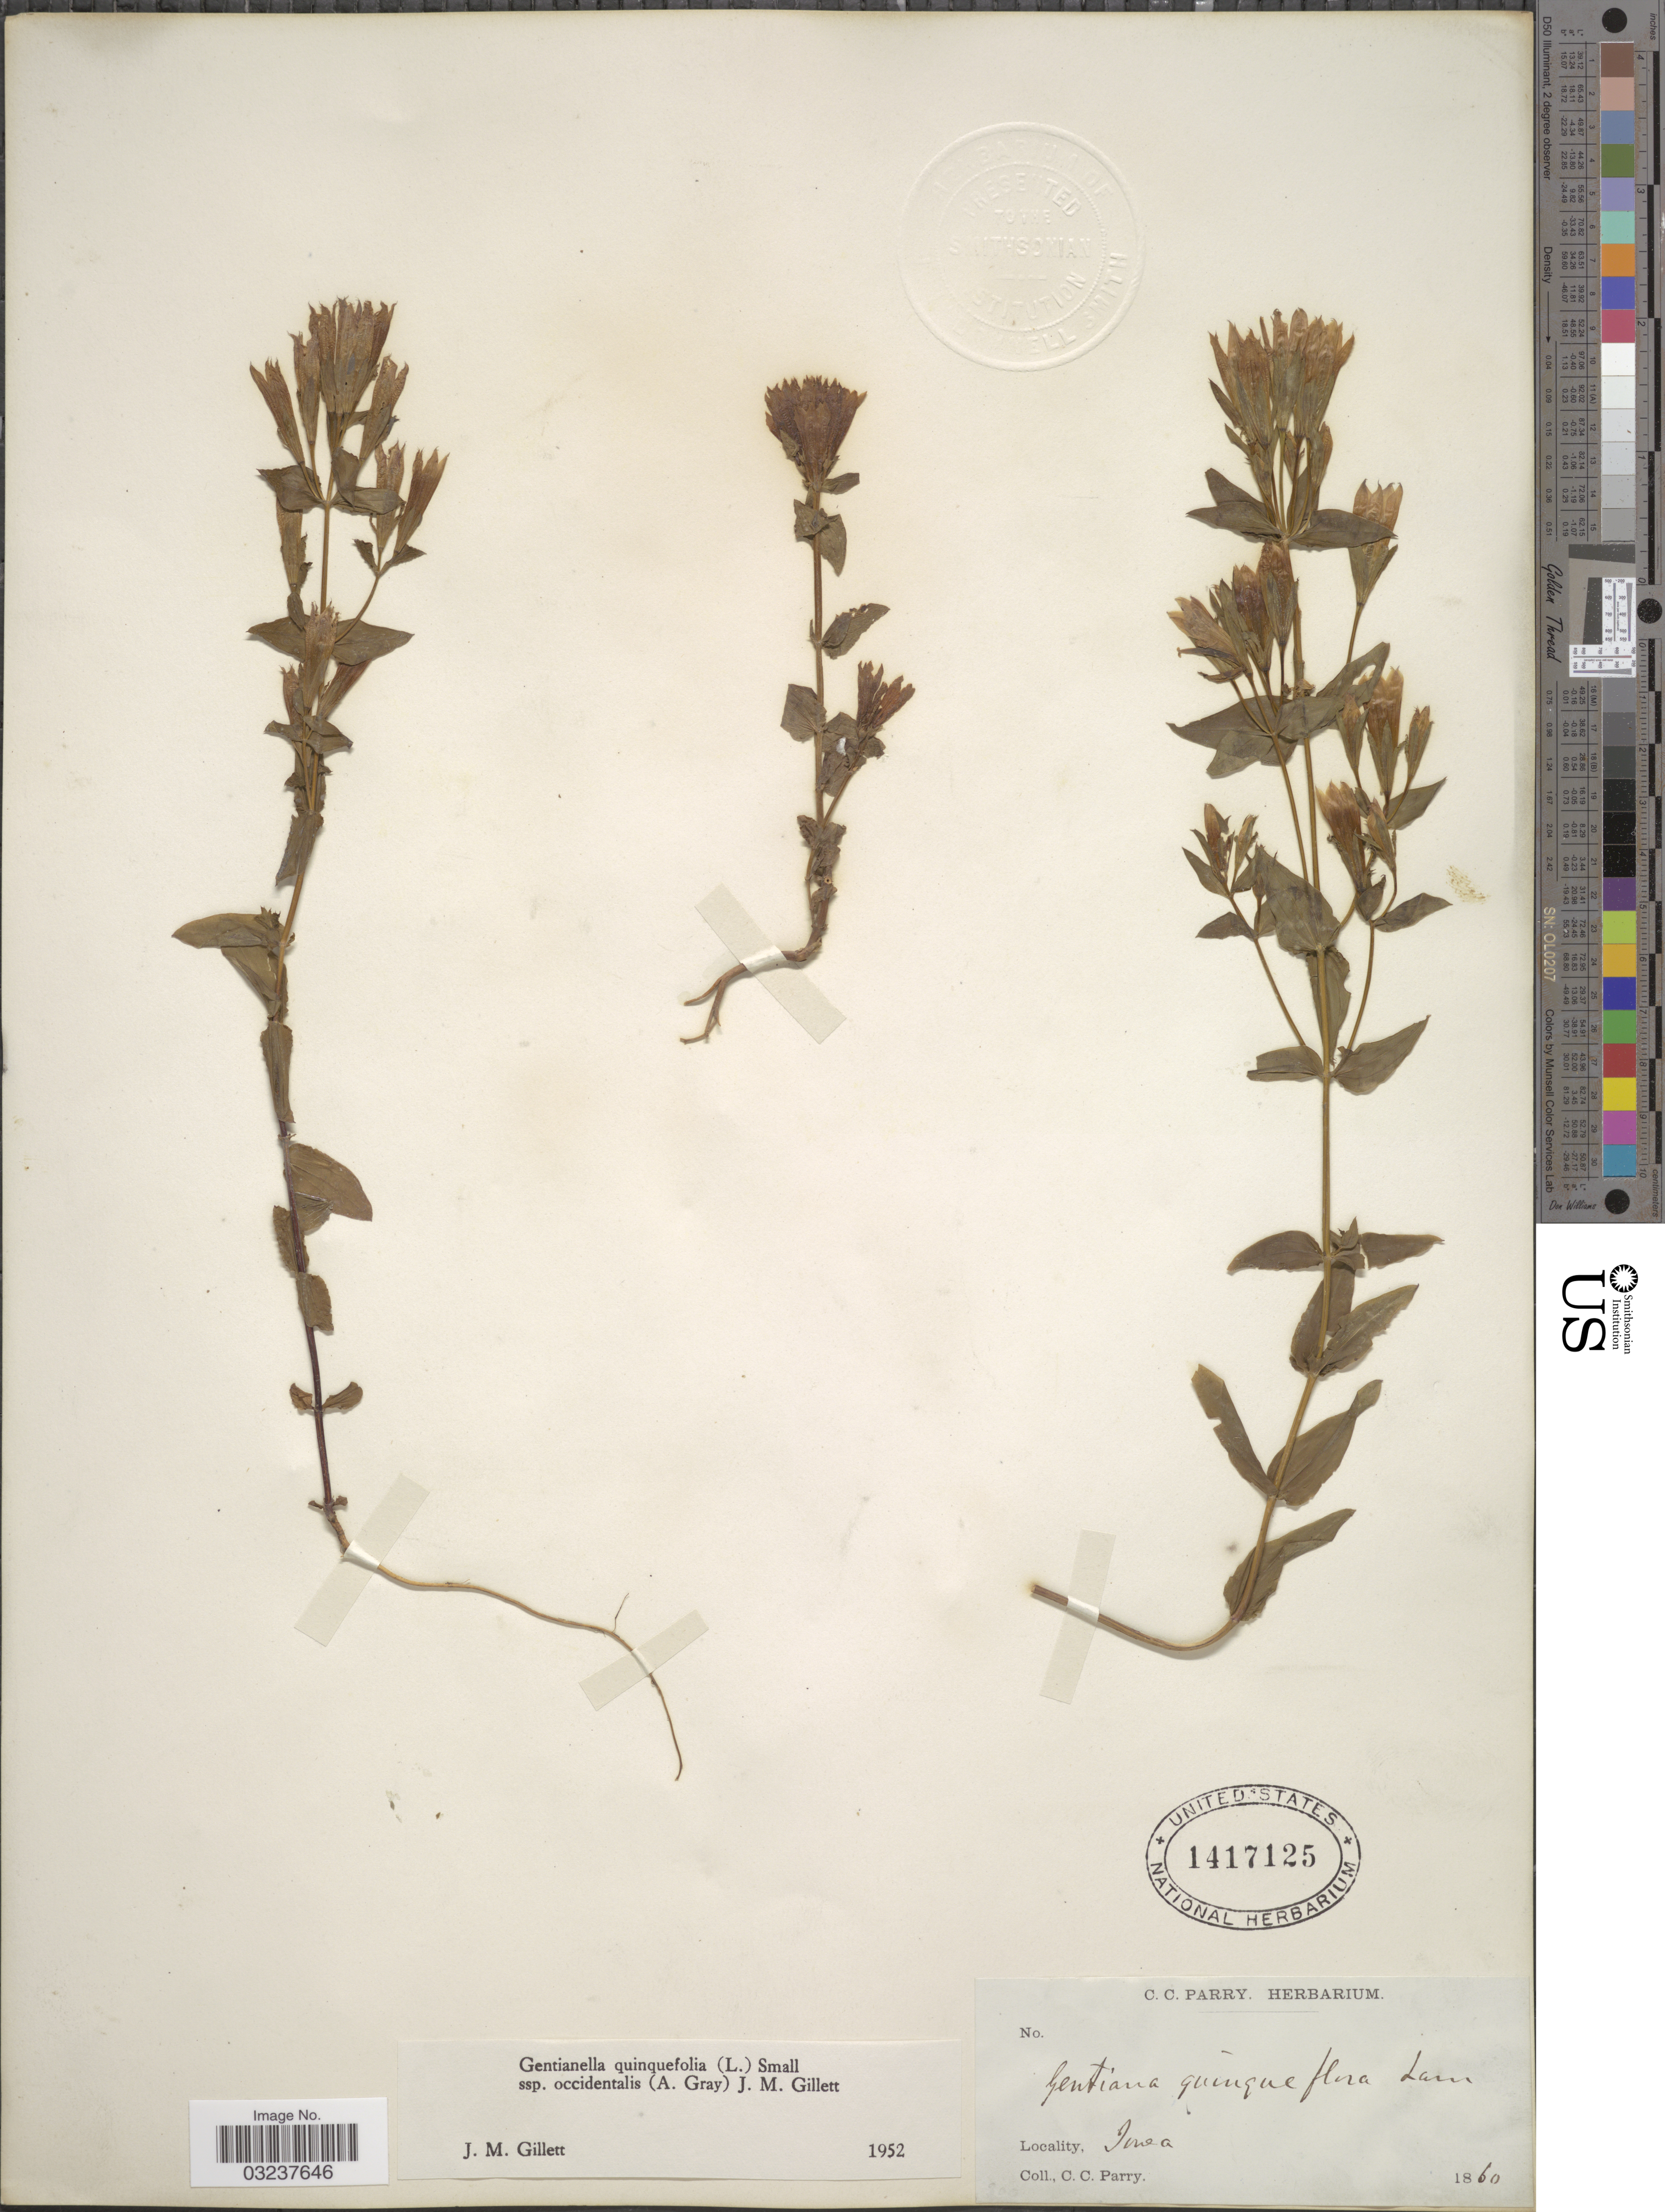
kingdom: Plantae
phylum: Tracheophyta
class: Magnoliopsida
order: Gentianales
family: Gentianaceae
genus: Gentianella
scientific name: Gentianella quinquefolia subsp. occidentalis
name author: (A. Gray) J.M. Gillett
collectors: C. C. Parry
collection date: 1860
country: United States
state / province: Iowa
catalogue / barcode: US 1417125